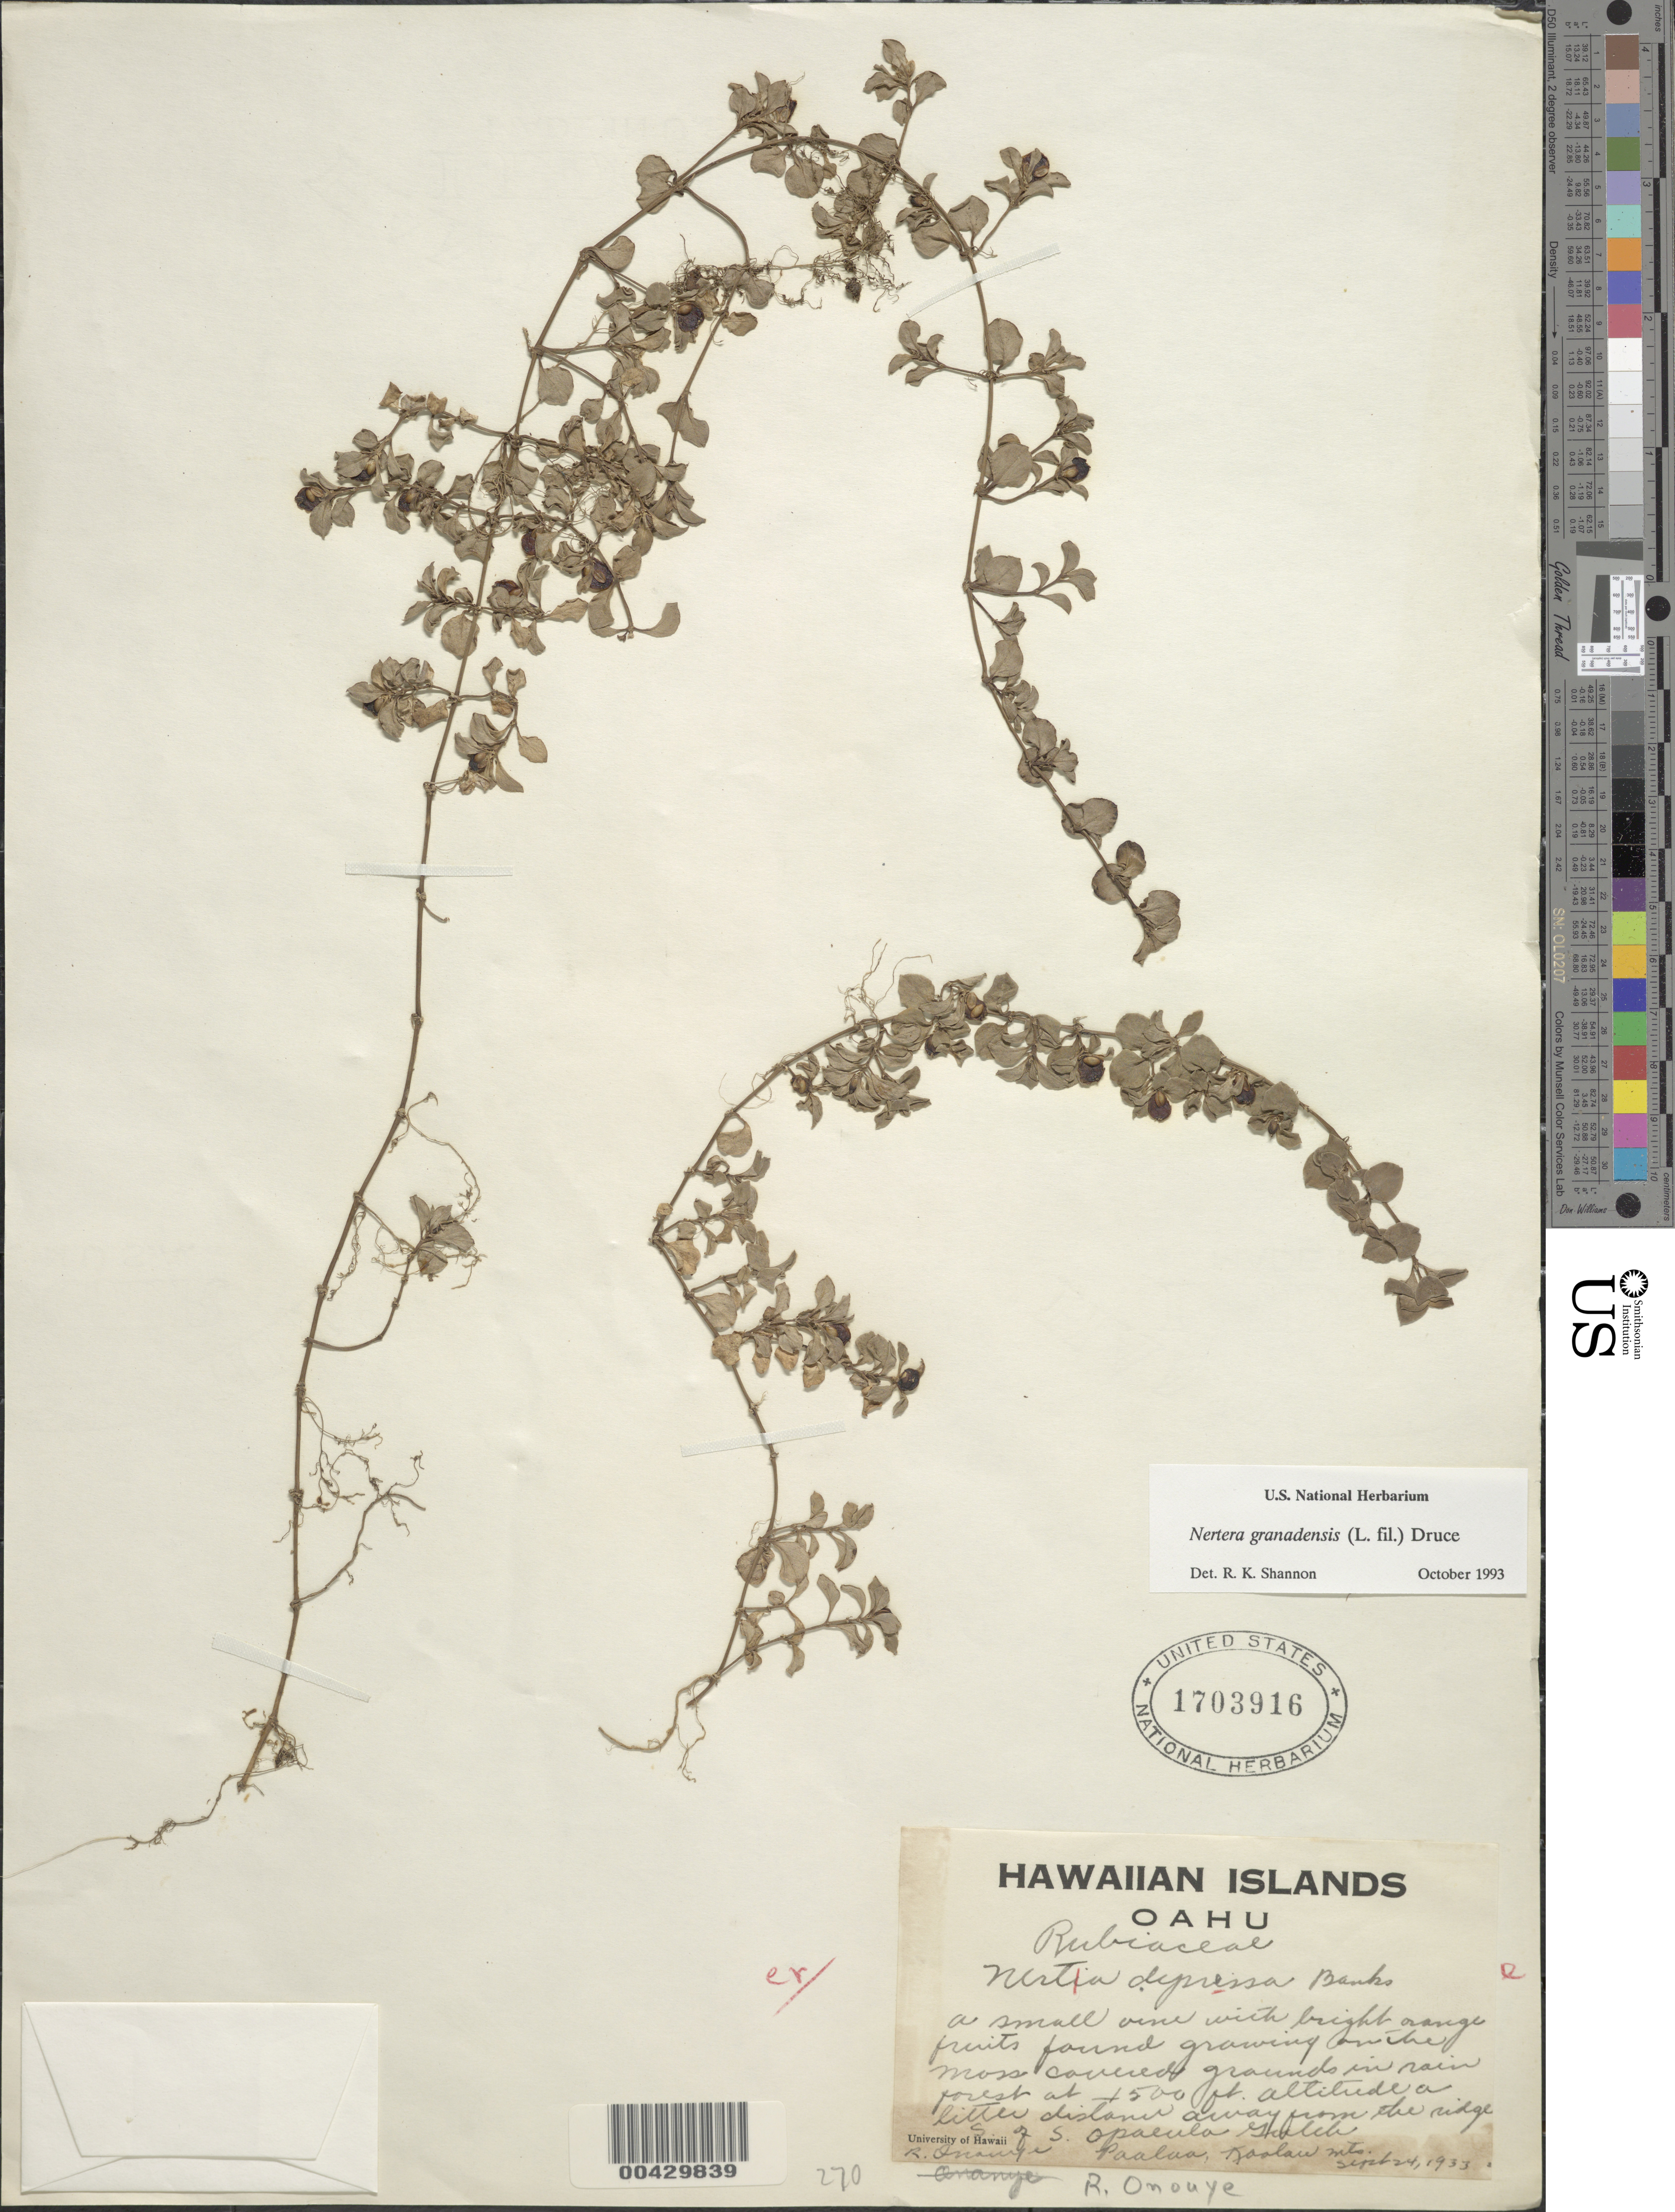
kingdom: Plantae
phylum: Tracheophyta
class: Magnoliopsida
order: Gentianales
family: Rubiaceae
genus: Nertera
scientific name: Nertera granadensis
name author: (Mutis ex L. f.) Druce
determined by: Shannon, R. K., (UNITED STATES)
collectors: R. Onouye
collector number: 270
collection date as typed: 24 Sep 1933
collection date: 1933-09-24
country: United States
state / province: Hawaii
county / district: Honolulu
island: Oahu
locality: A little distance away from the ridge S of S Opaeula Gulch, Paalaa, Koolau Mountains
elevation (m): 152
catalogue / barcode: US 1703916